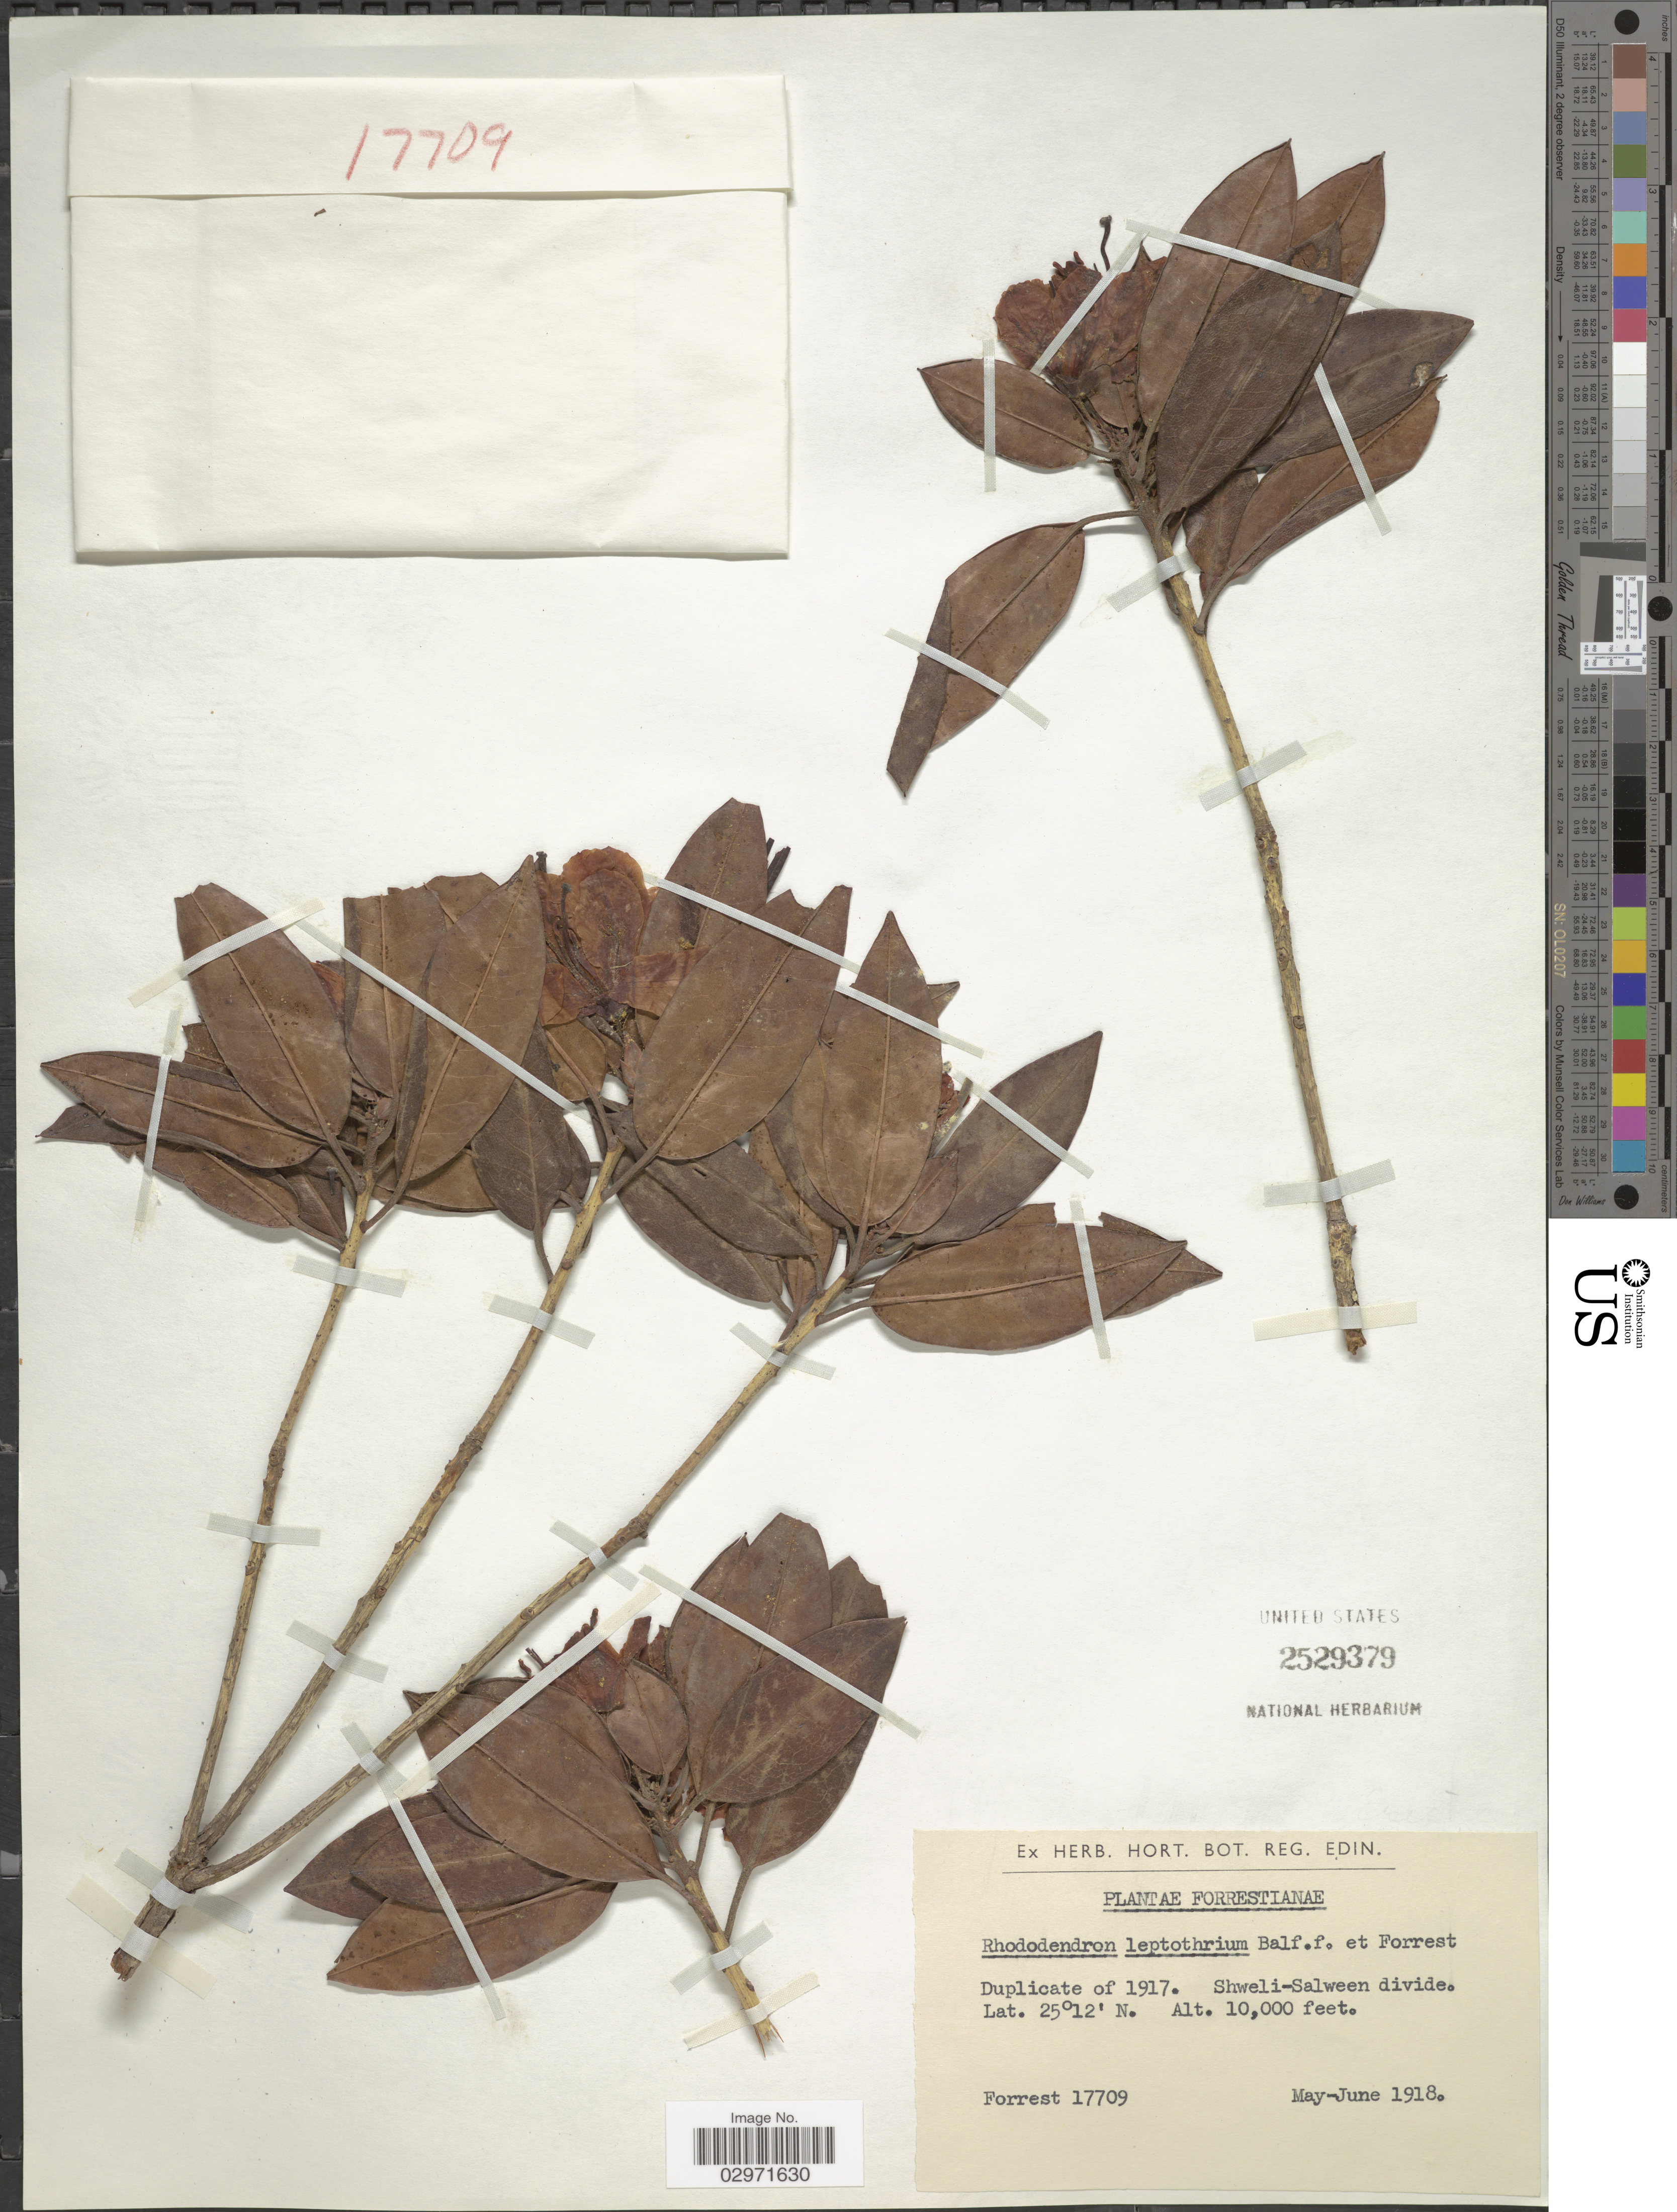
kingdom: Plantae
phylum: Tracheophyta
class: Magnoliopsida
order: Ericales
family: Ericaceae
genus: Rhododendron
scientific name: Rhododendron leptothrium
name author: Balf. f. & Forrest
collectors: -. Forrest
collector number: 17709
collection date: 1918-05/1918-06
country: China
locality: Shweli-Salween divide.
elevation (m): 3048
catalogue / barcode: US 2529379